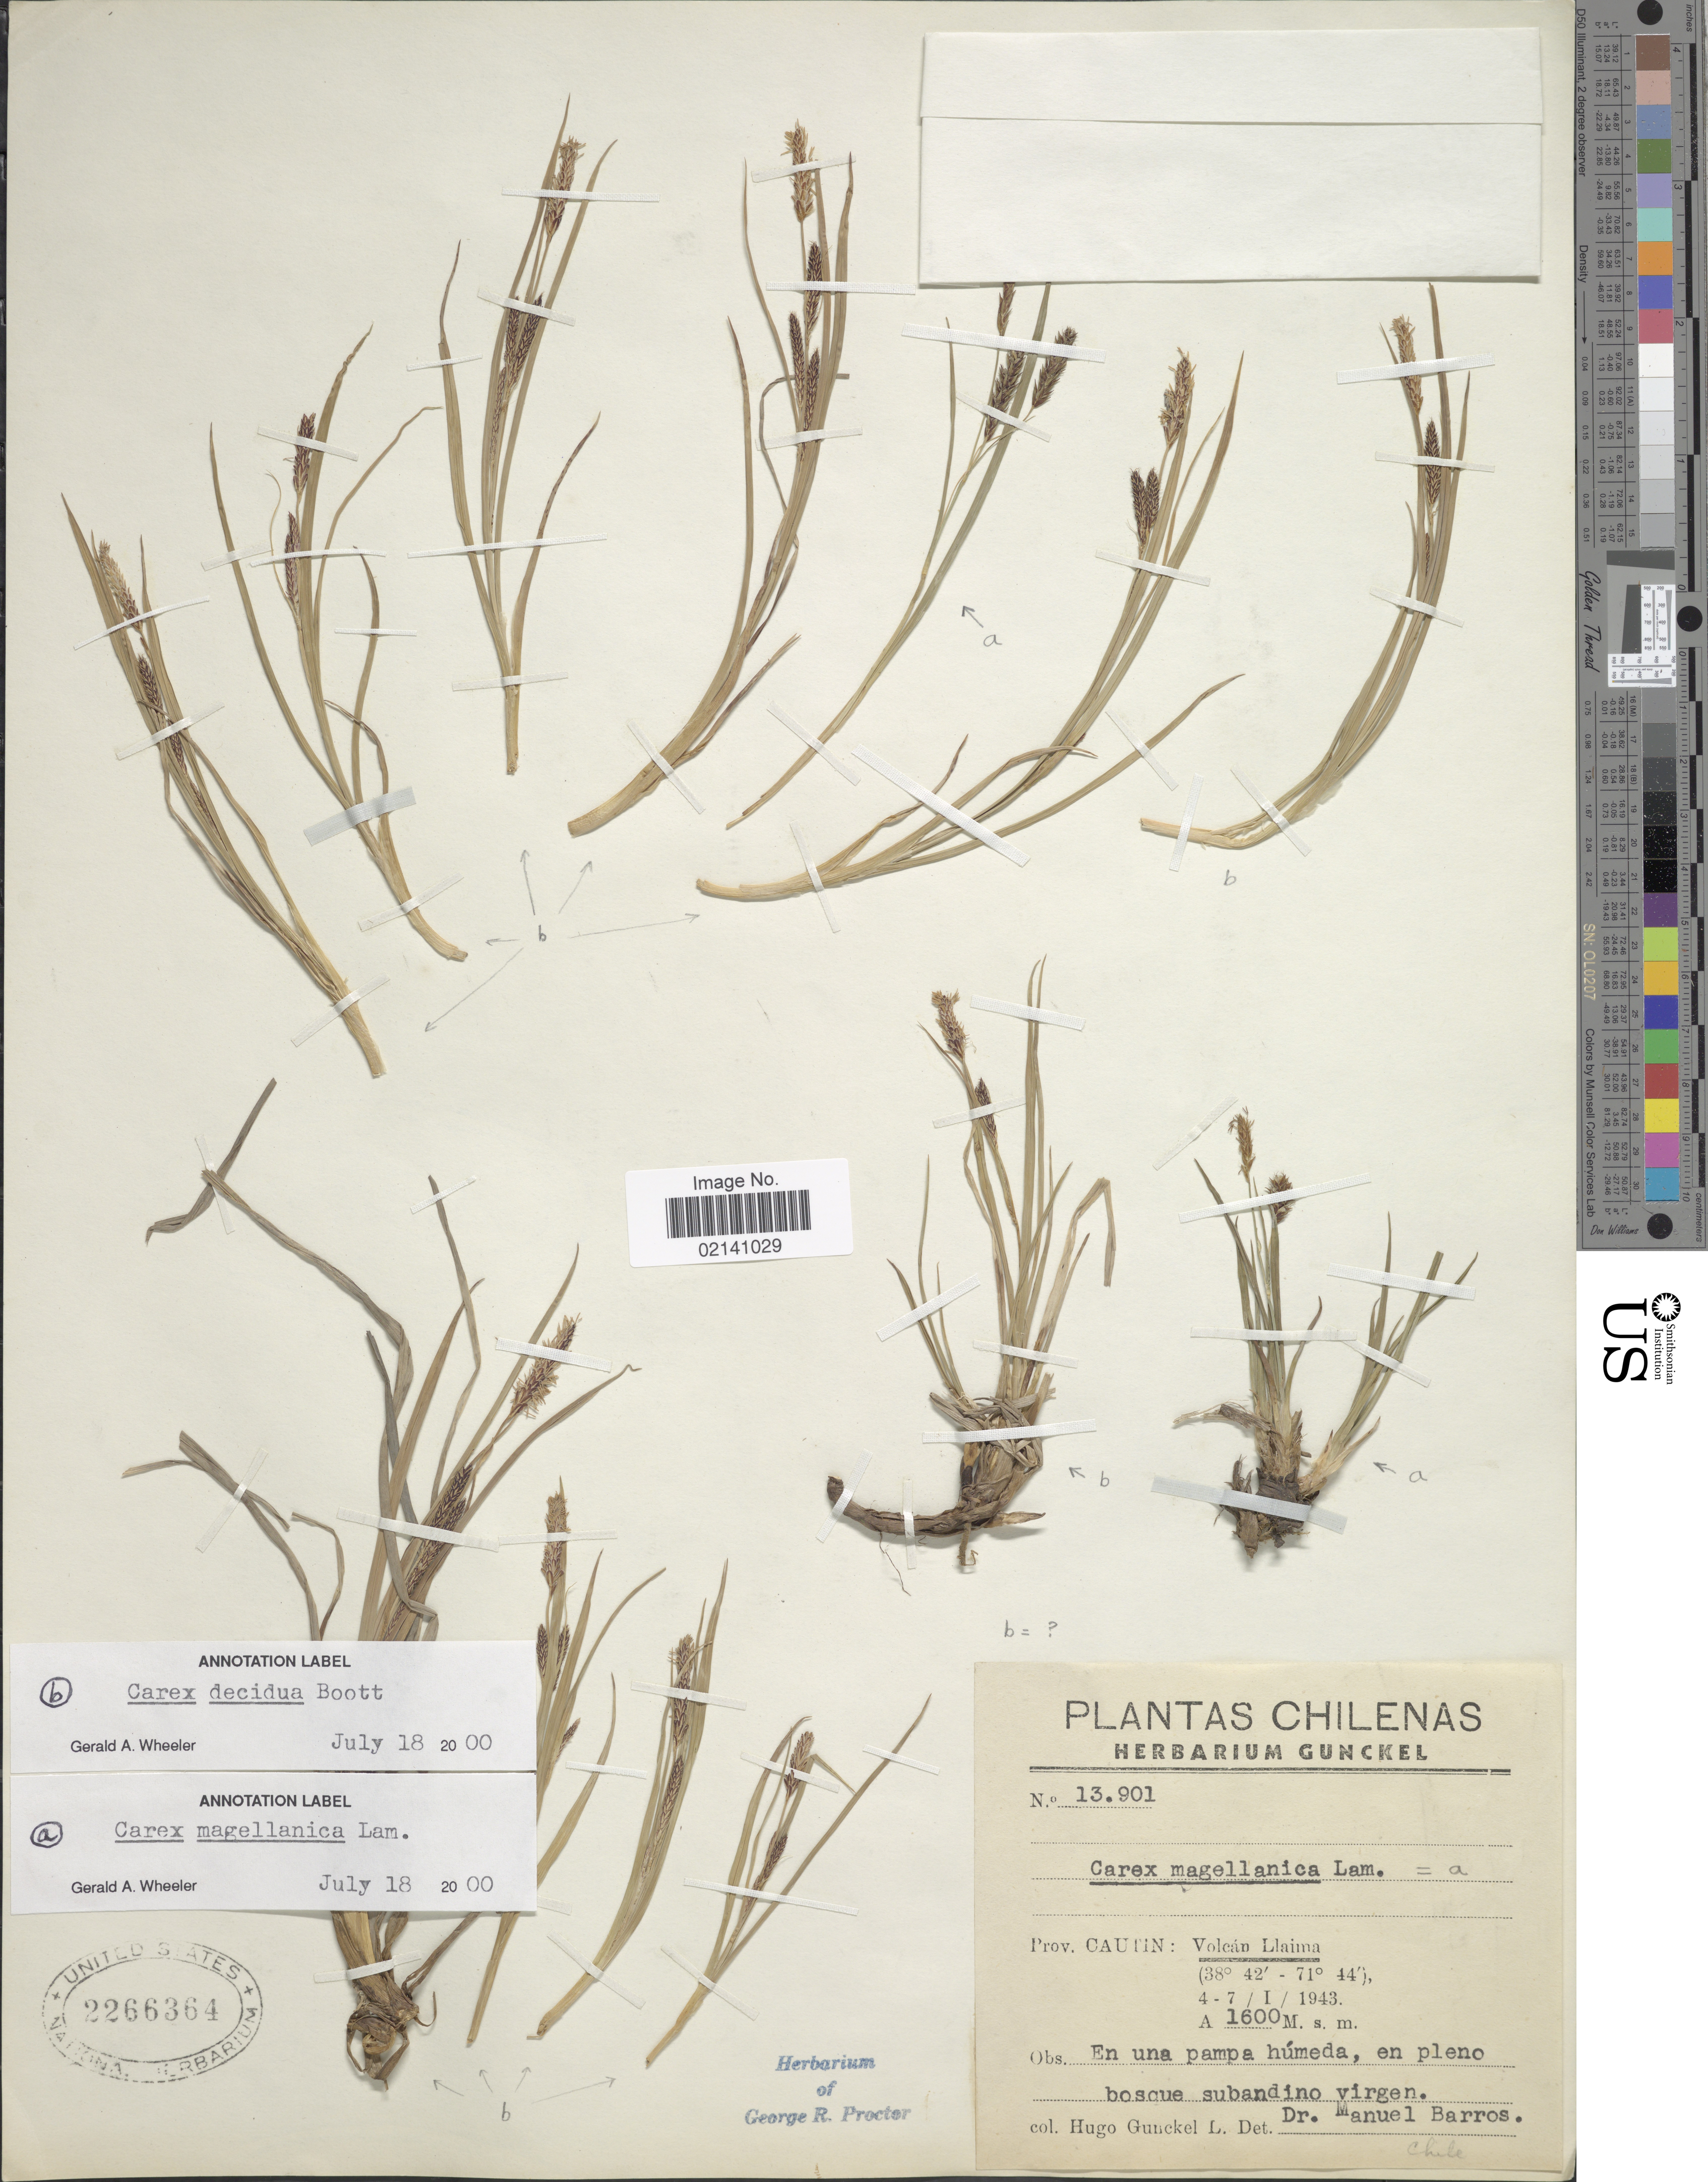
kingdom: Plantae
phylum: Tracheophyta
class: Liliopsida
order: Poales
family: Cyperaceae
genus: Carex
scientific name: Carex magellanica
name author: Lam.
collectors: H. Gunckel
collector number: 13901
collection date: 1943-01-04/1943-01-07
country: Chile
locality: Chilenas, Prov. Cautin, Volcan Llaima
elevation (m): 1600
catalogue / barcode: US 2266364